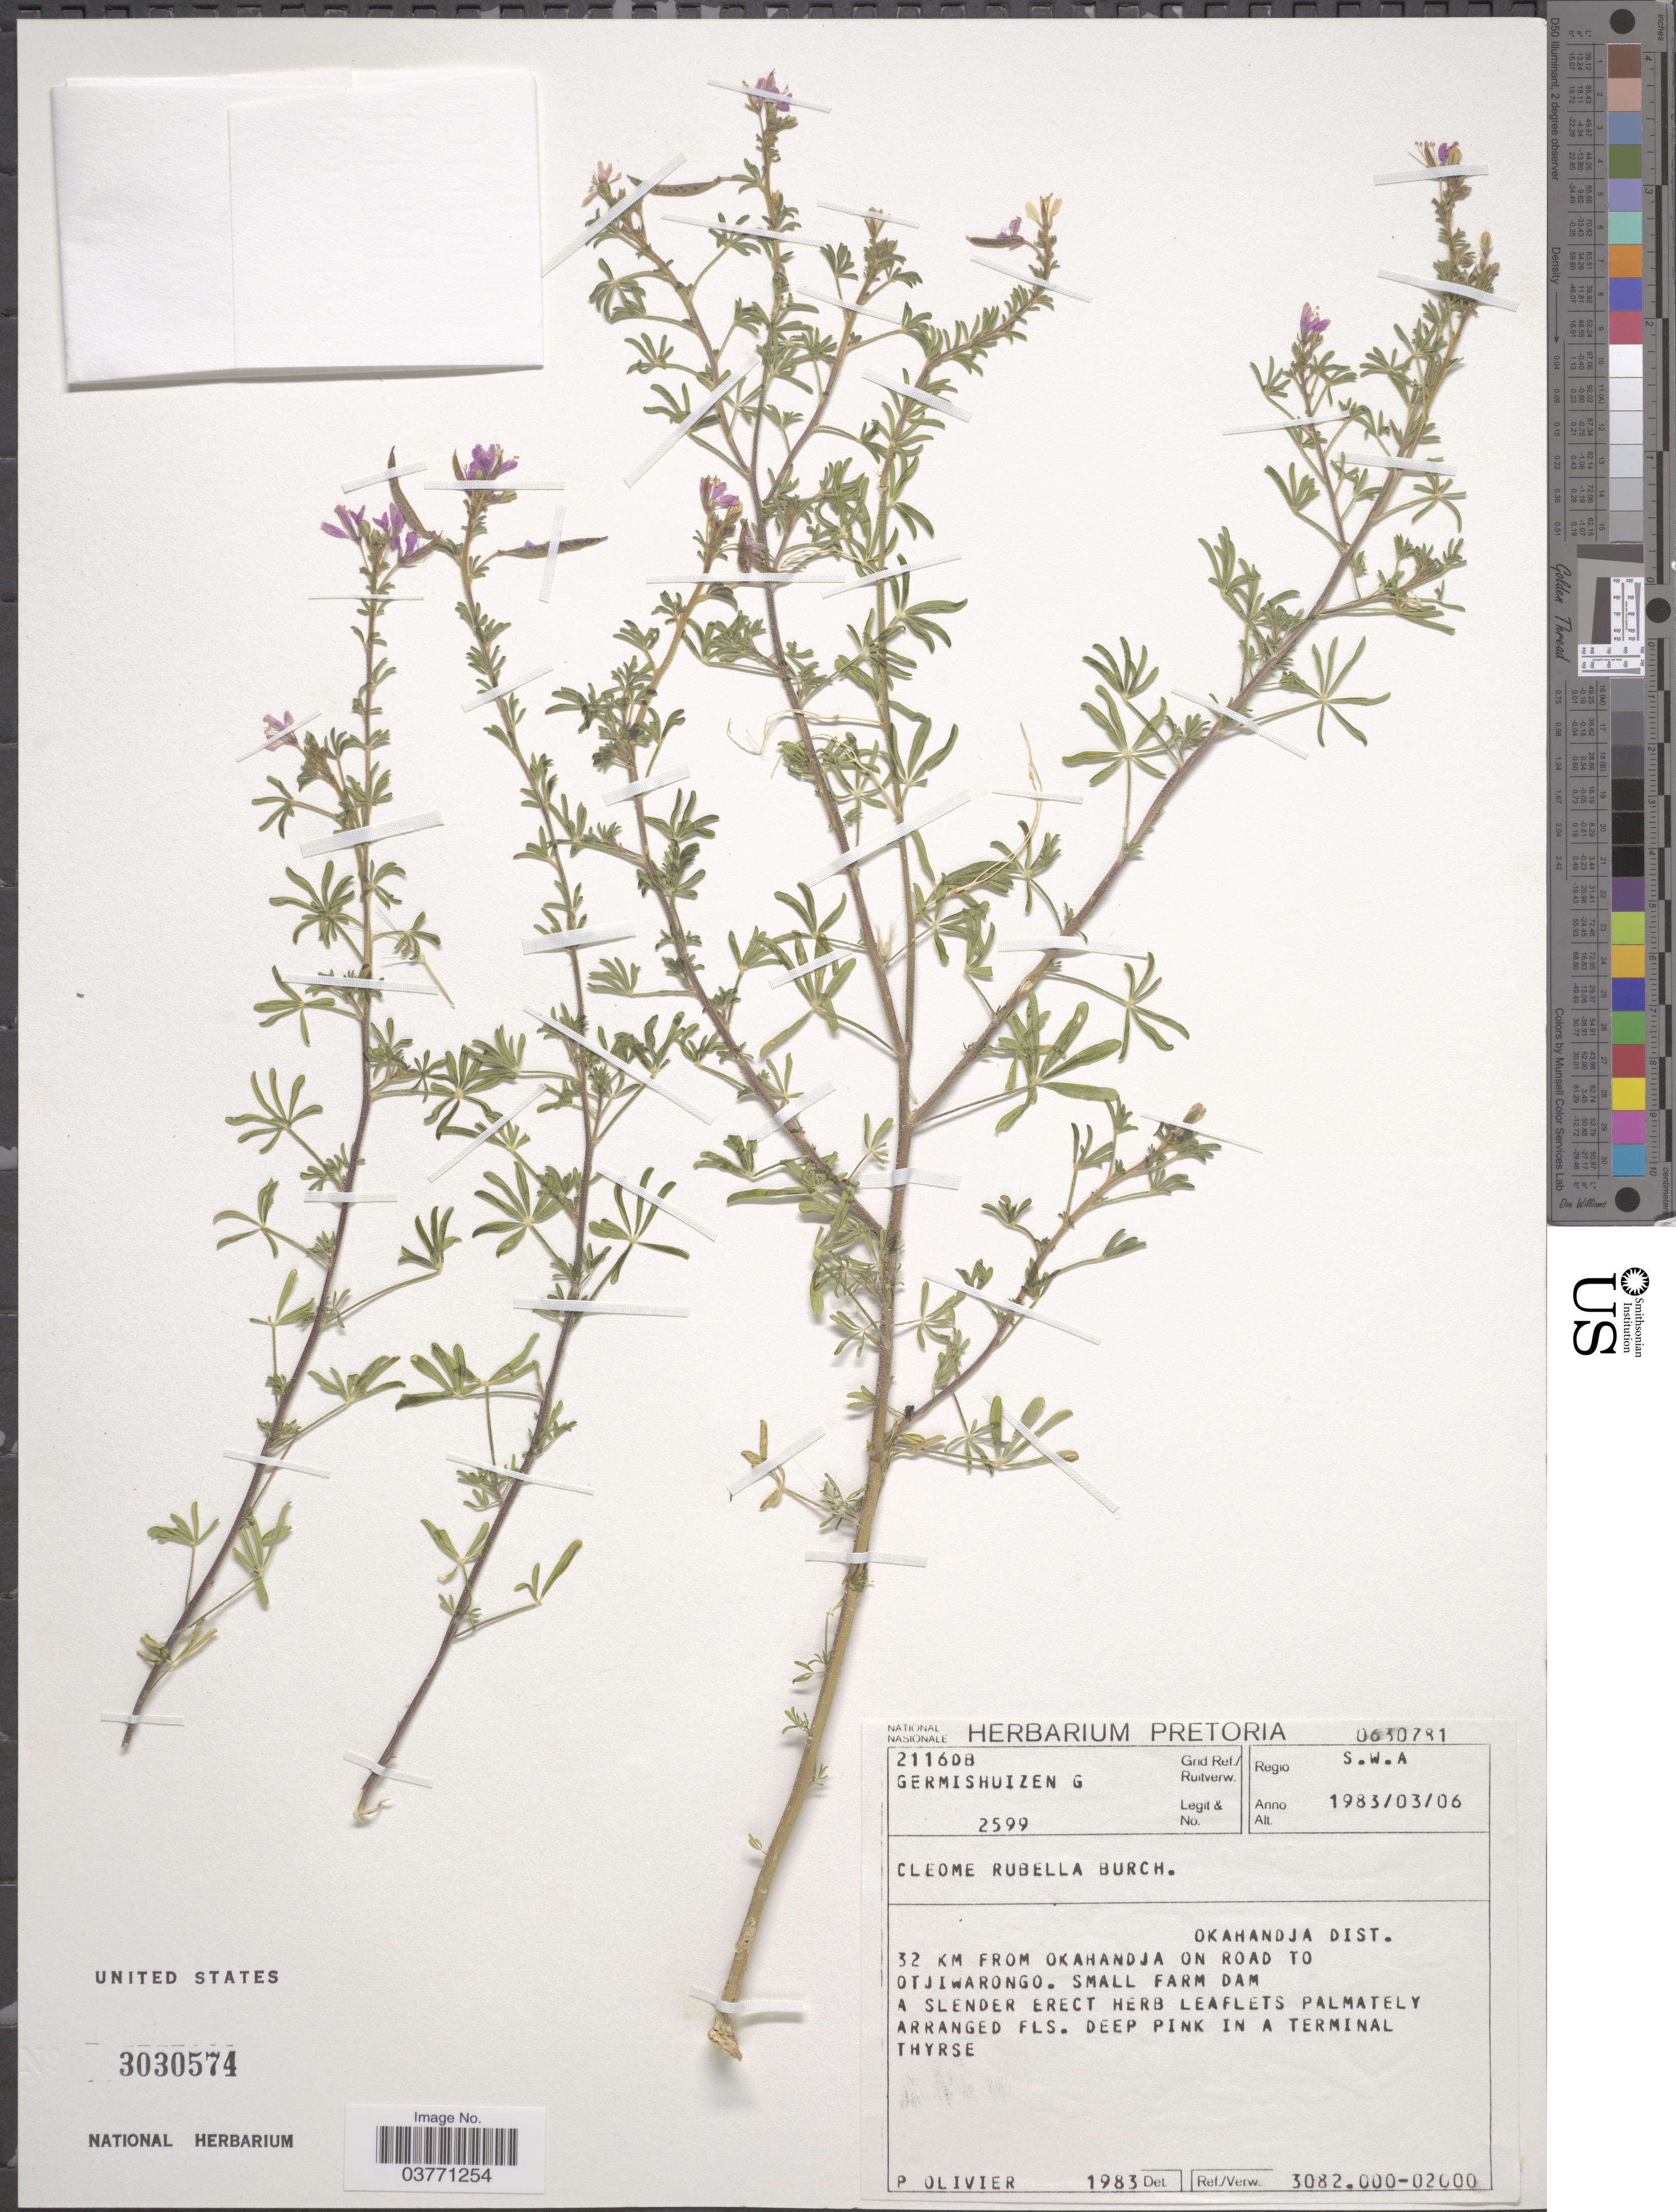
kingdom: Plantae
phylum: Tracheophyta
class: Magnoliopsida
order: Brassicales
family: Cleomaceae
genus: Sieruela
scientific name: Sieruela rubella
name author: (Burch.) Roalson & J.C. Hall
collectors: G. Germishuizen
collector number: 2599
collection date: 1983-03-06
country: Namibia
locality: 2116DB Grid Ref./ Ruitverw. Regio S. W. A. Okahandja Dist. 32 km from Okahandja on road to Otjiwarongo. Small farm dam.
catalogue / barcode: US 3030574